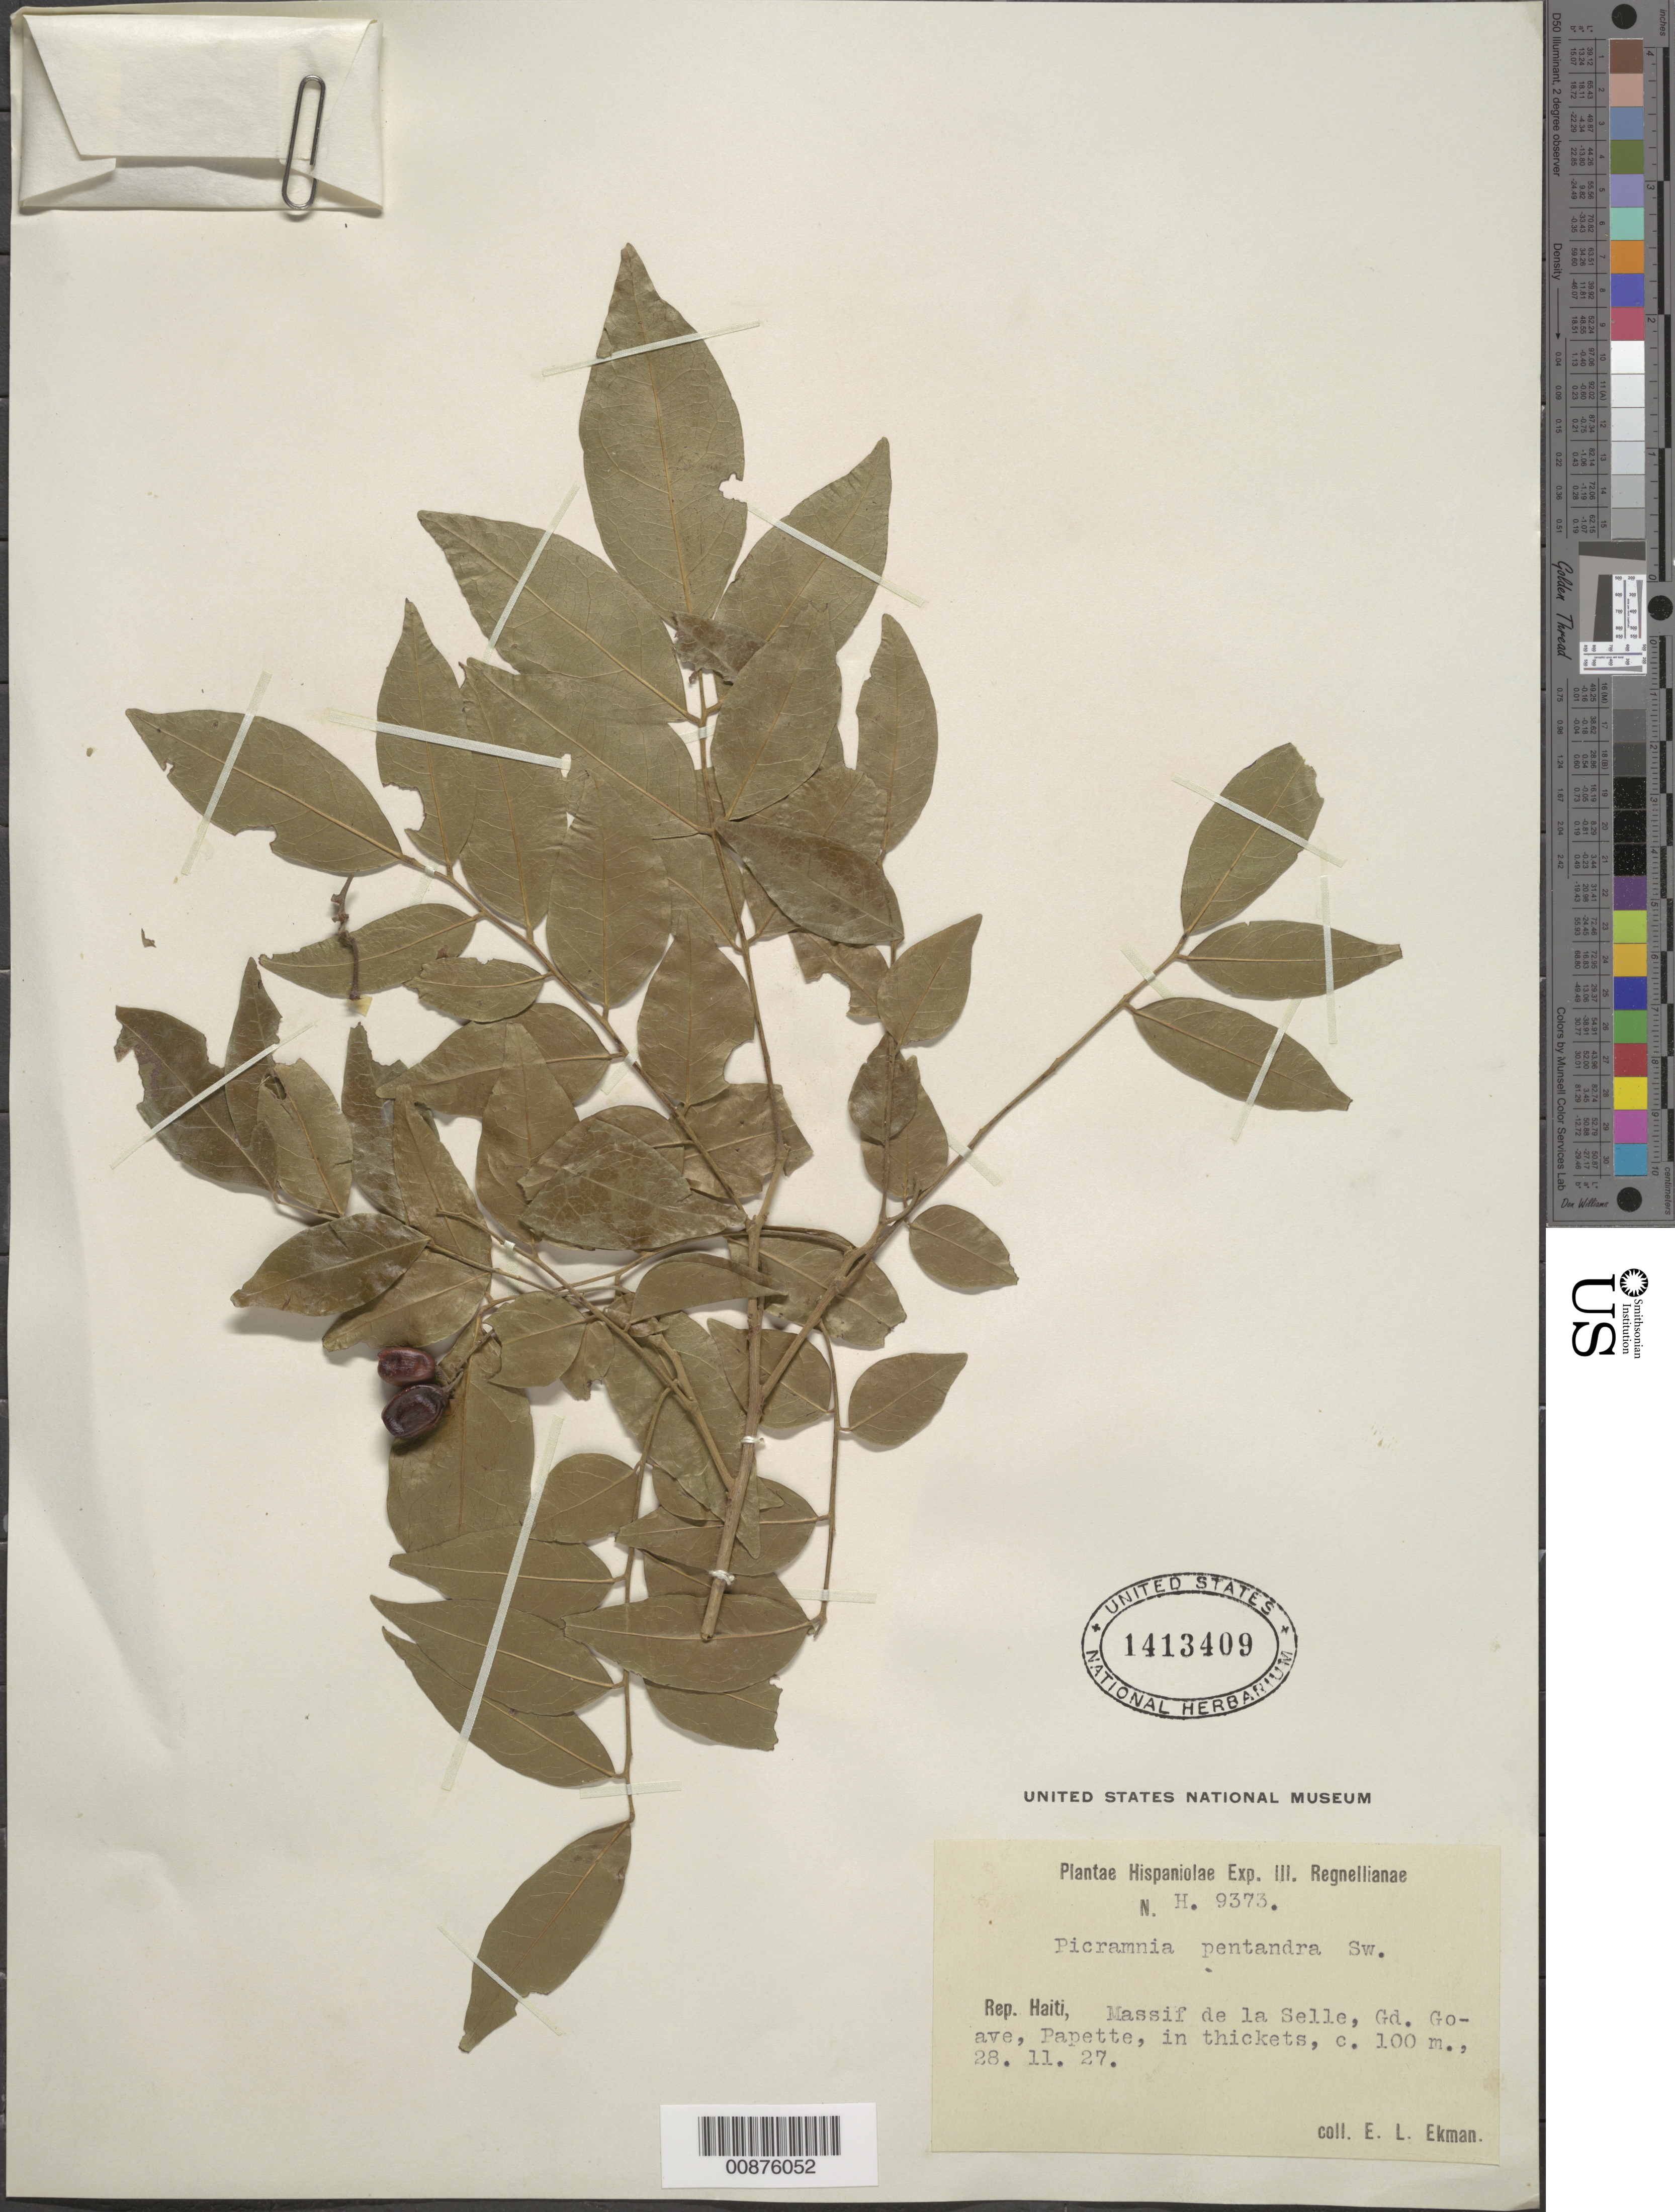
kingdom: Plantae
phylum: Tracheophyta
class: Magnoliopsida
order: Picramniales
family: Picramniaceae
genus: Picramnia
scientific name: Picramnia pentandra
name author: Sw.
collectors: E. L. Ekman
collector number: H 9373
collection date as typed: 28 Nov 1927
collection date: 1927-11-28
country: Haiti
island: Hispaniola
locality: Massif de la Selle, Gd. Goave, Papette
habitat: In thickets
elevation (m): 100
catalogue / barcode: US 1413409